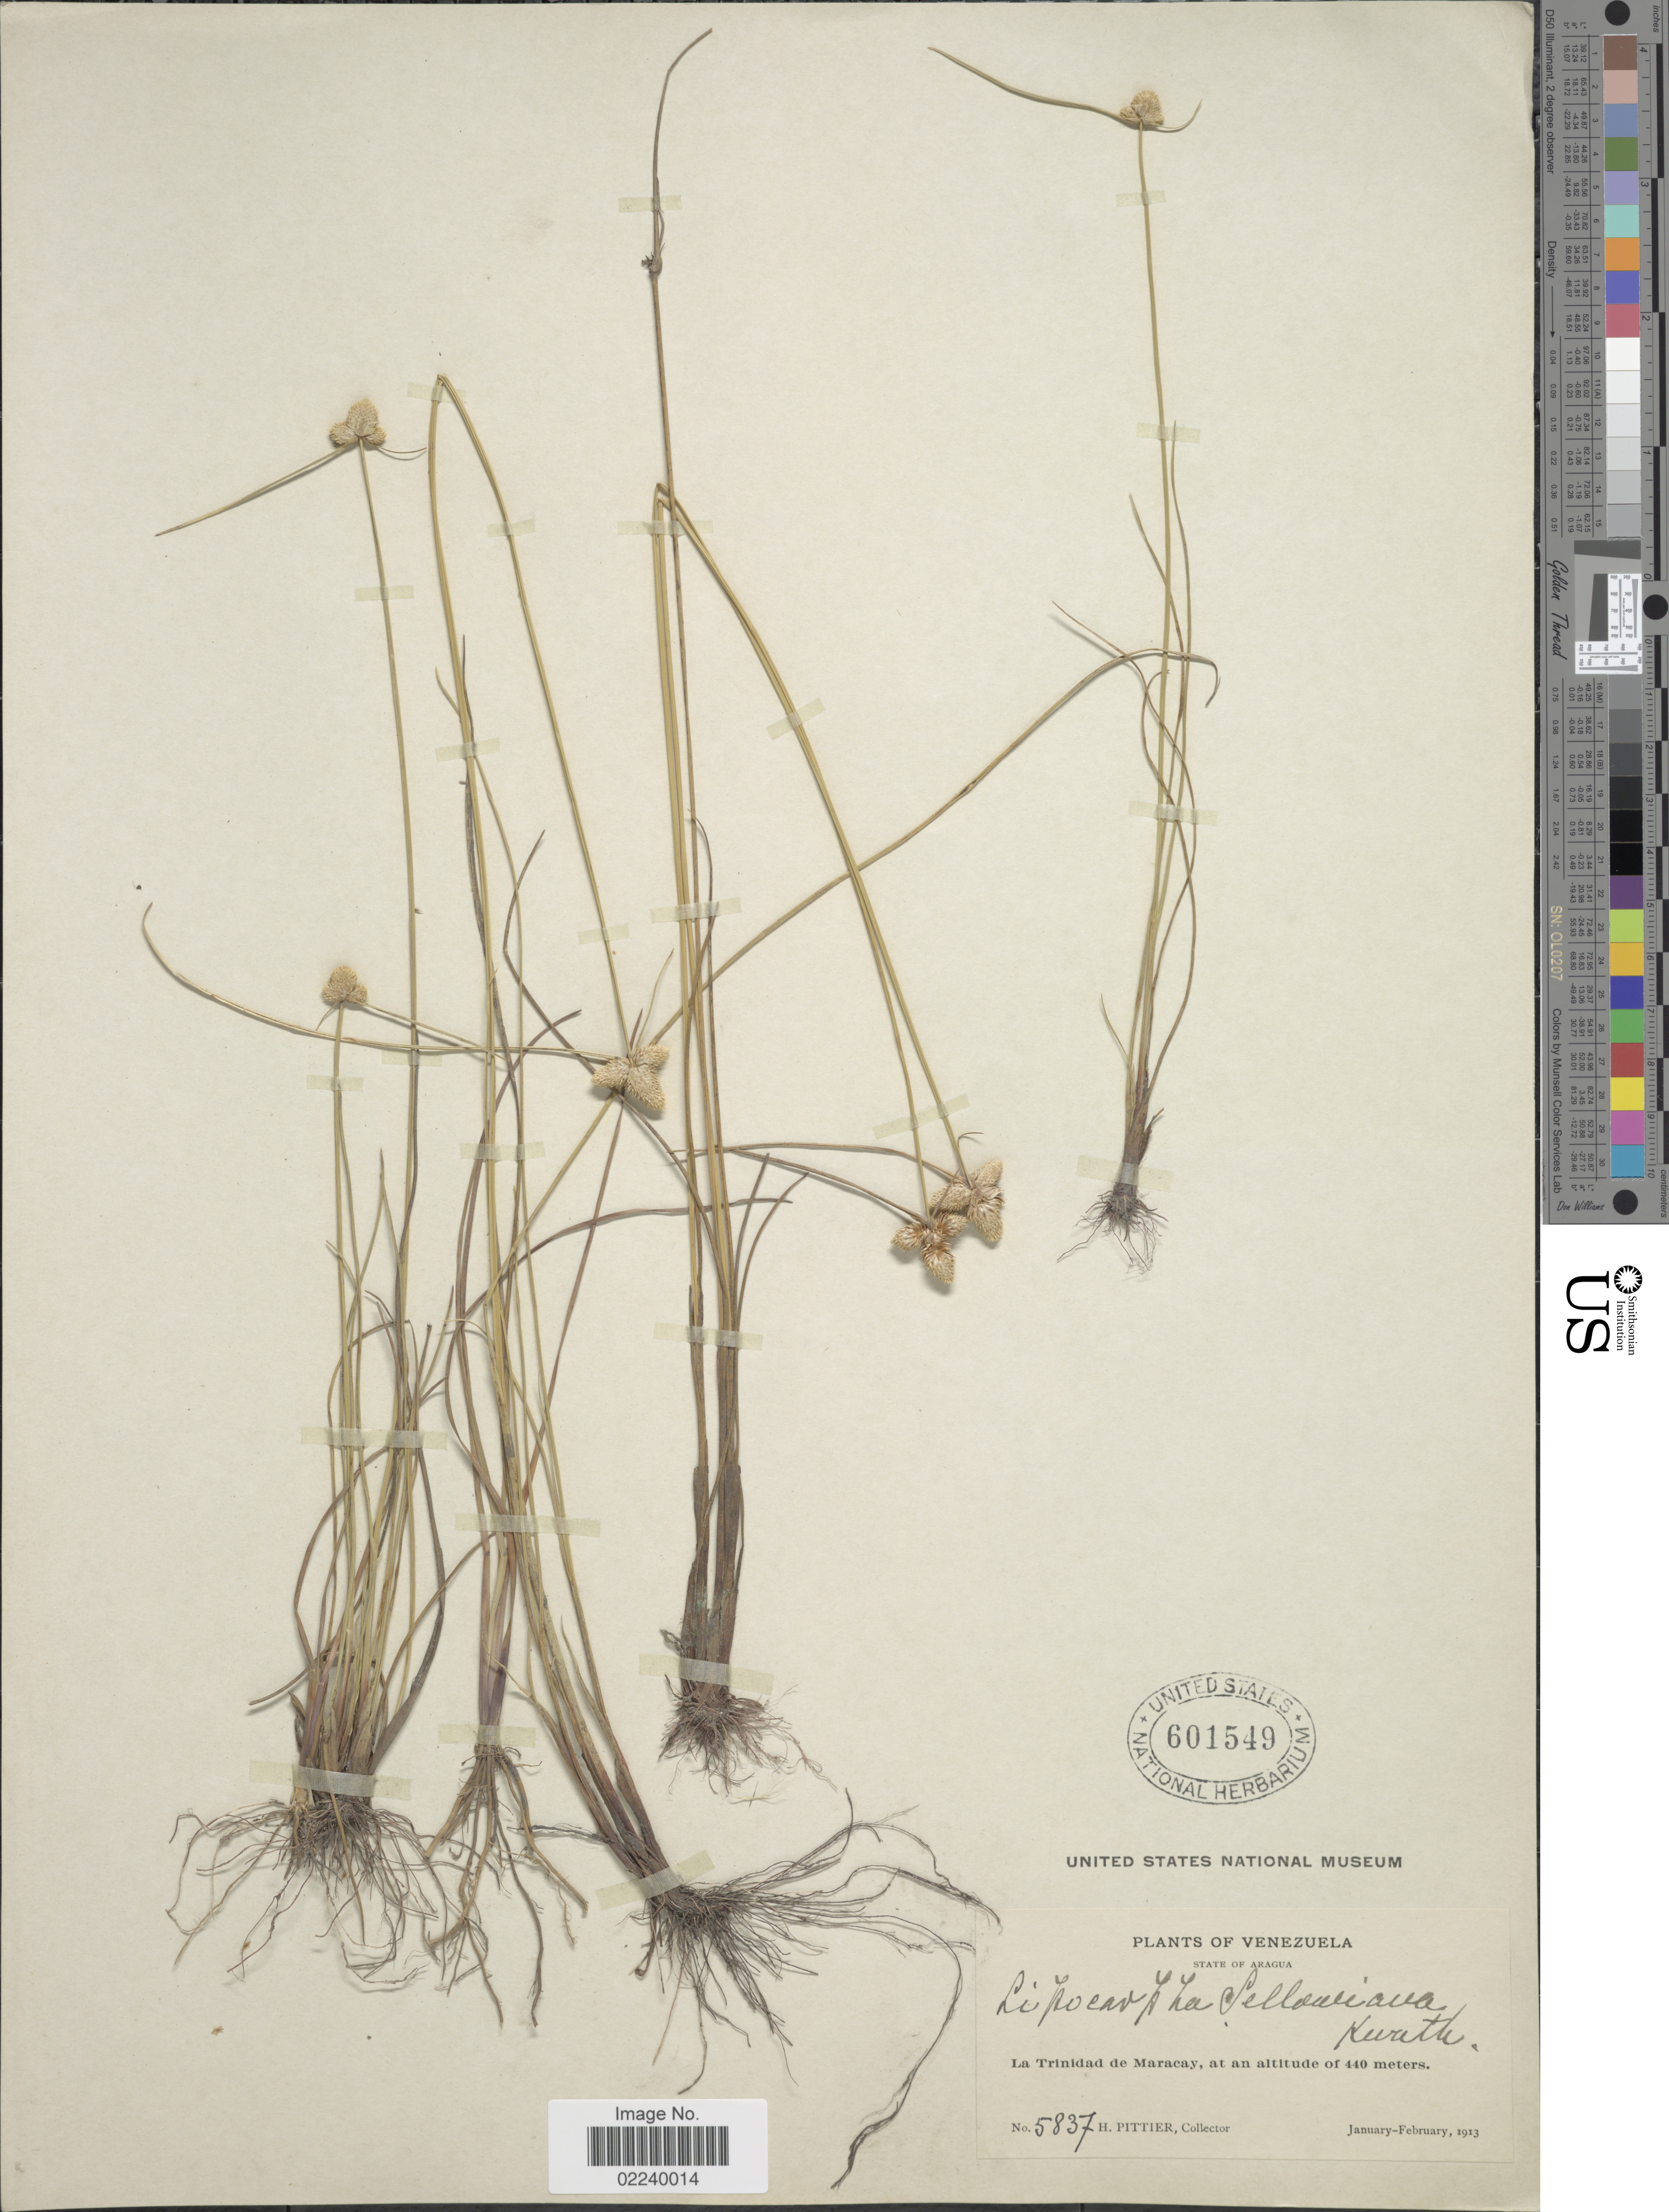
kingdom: Plantae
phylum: Tracheophyta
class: Liliopsida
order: Poales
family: Cyperaceae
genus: Cyperus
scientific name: Cyperus sellowianus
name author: (Kunth) T. Koyama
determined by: Strong, Mark T., (BOT), Smithsonian Institution - National Museum of Natural History (UNITED STATES)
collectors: H. F. Pittier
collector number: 5837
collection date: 1913-01/1913-02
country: Venezuela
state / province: Aragua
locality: La Trinidad de Maracay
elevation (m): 440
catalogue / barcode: US 601549